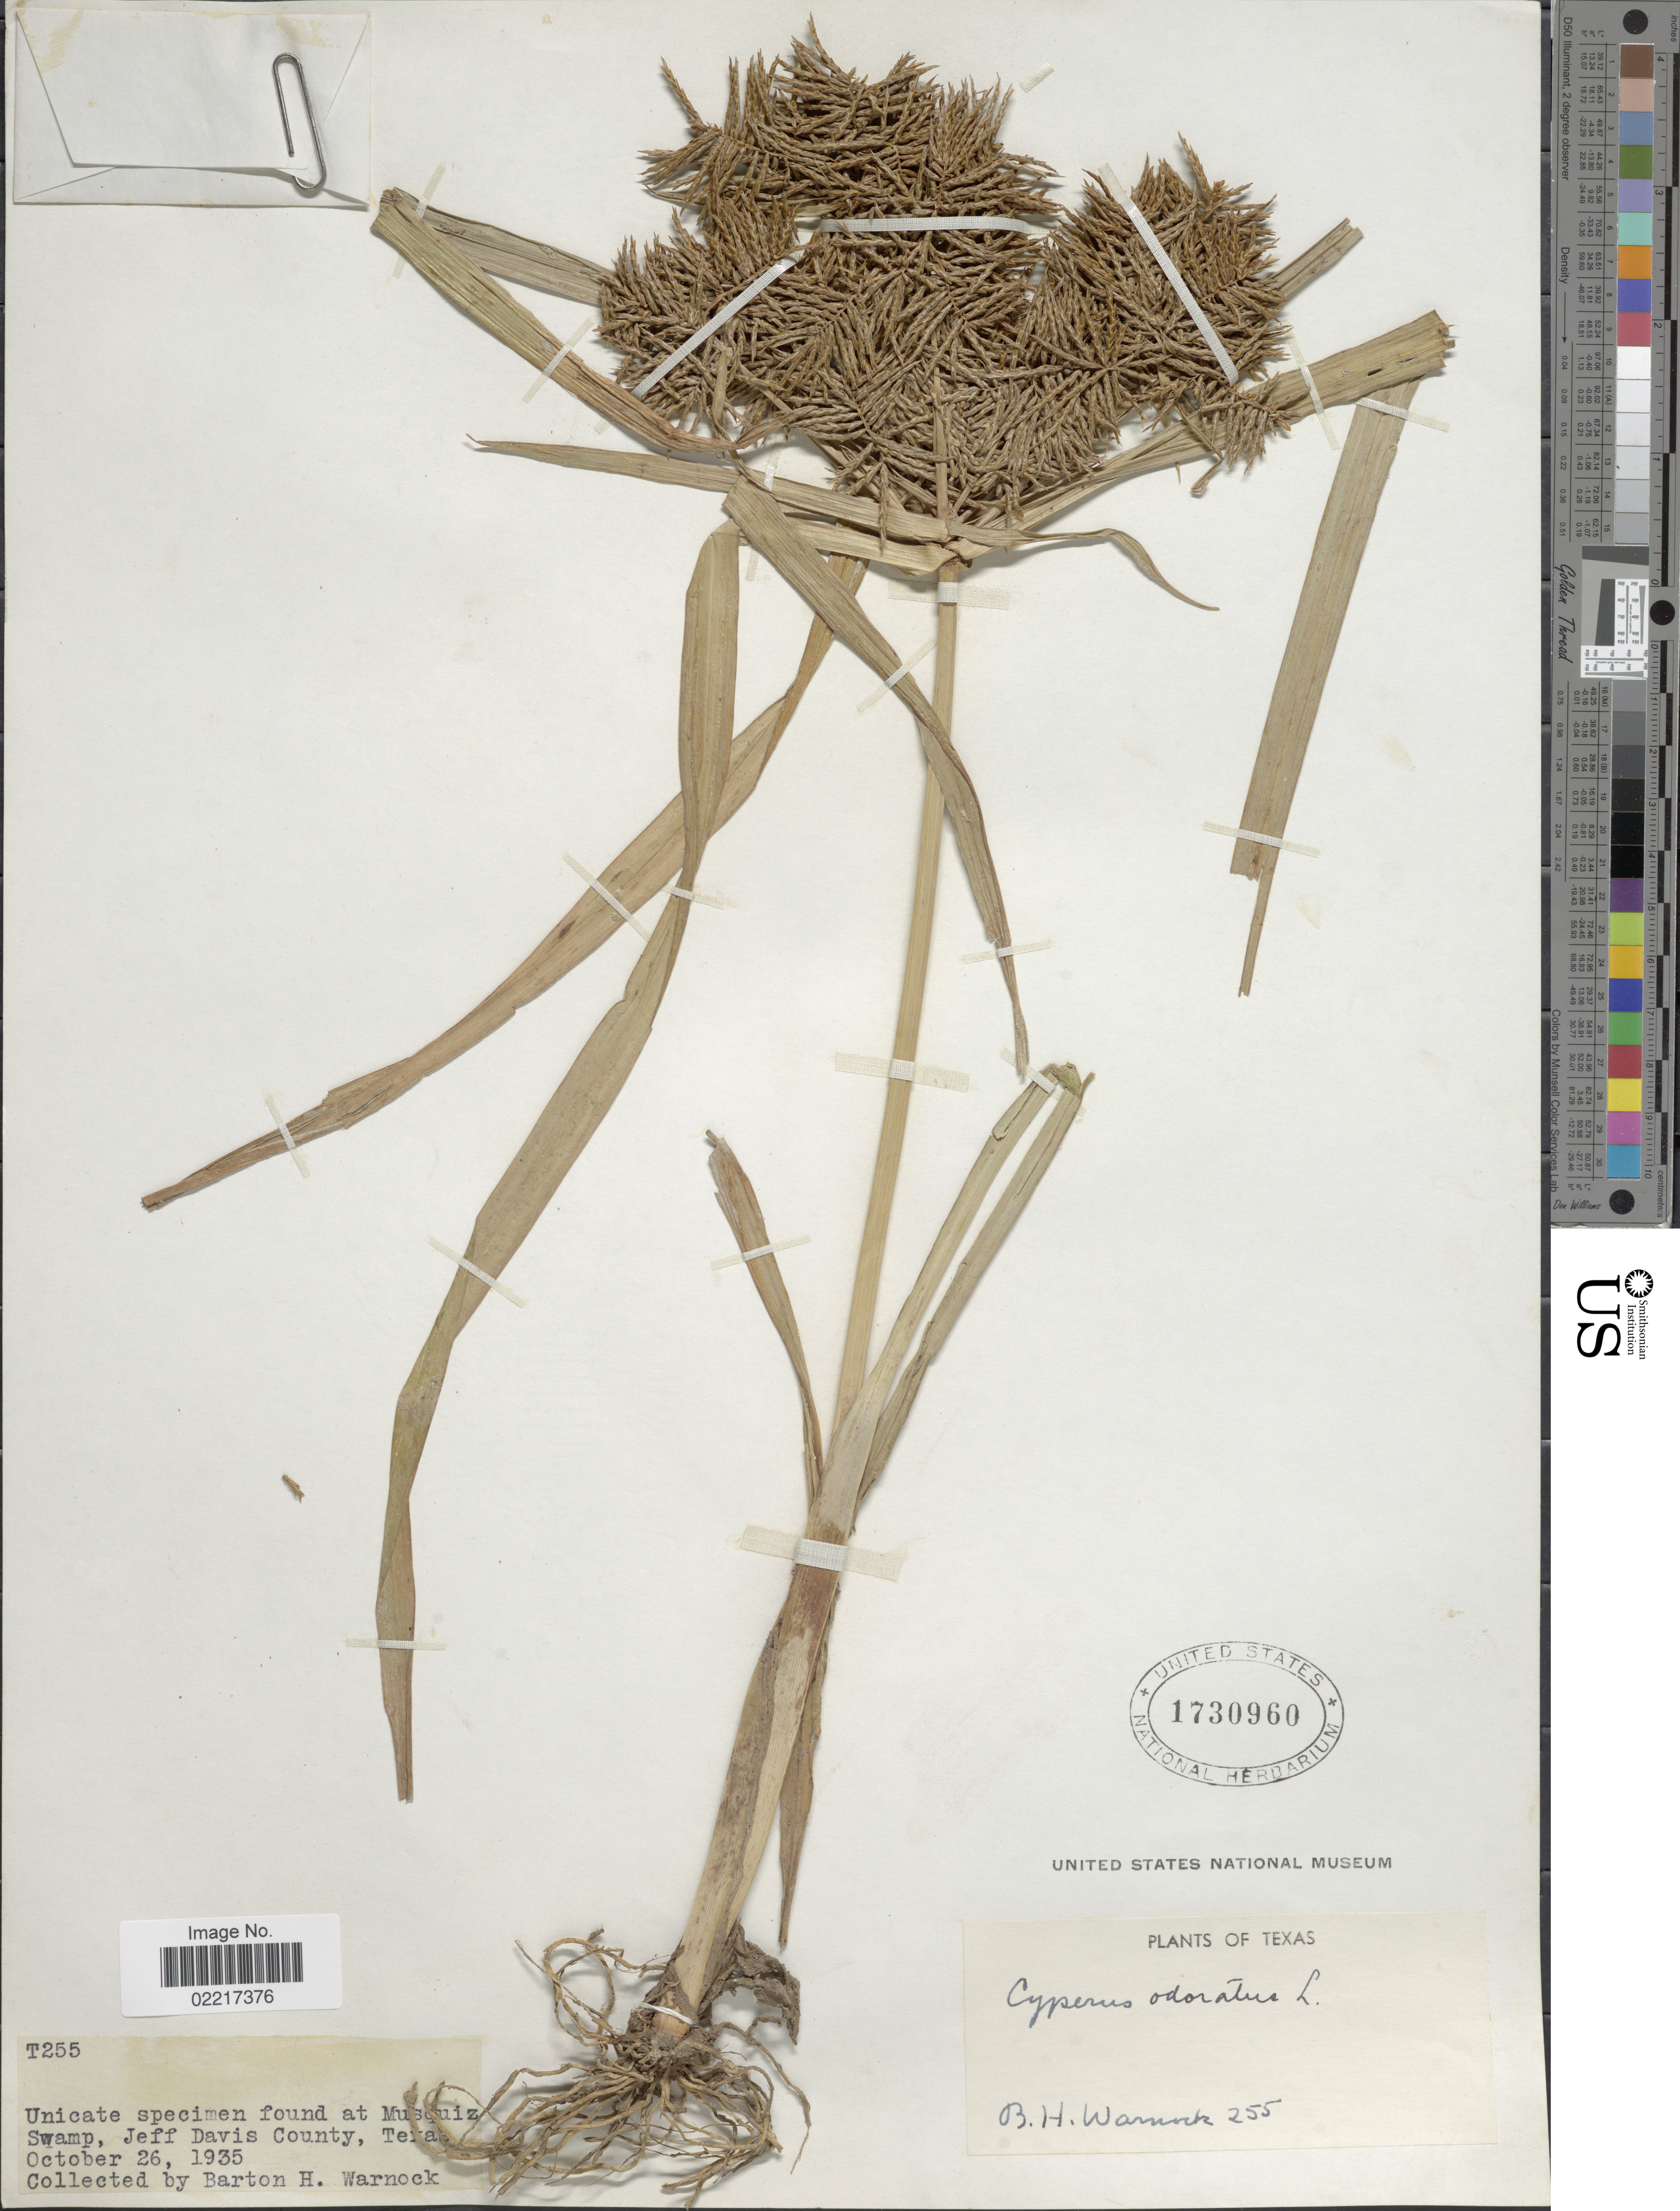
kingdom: Plantae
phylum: Tracheophyta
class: Liliopsida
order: Poales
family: Cyperaceae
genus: Cyperus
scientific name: Cyperus odoratus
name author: L.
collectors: B. H. Warnock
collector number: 255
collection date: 1935-10-26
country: United States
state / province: Texas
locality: Musquiz Swamp, Jeff Davis County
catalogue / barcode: US 1730960